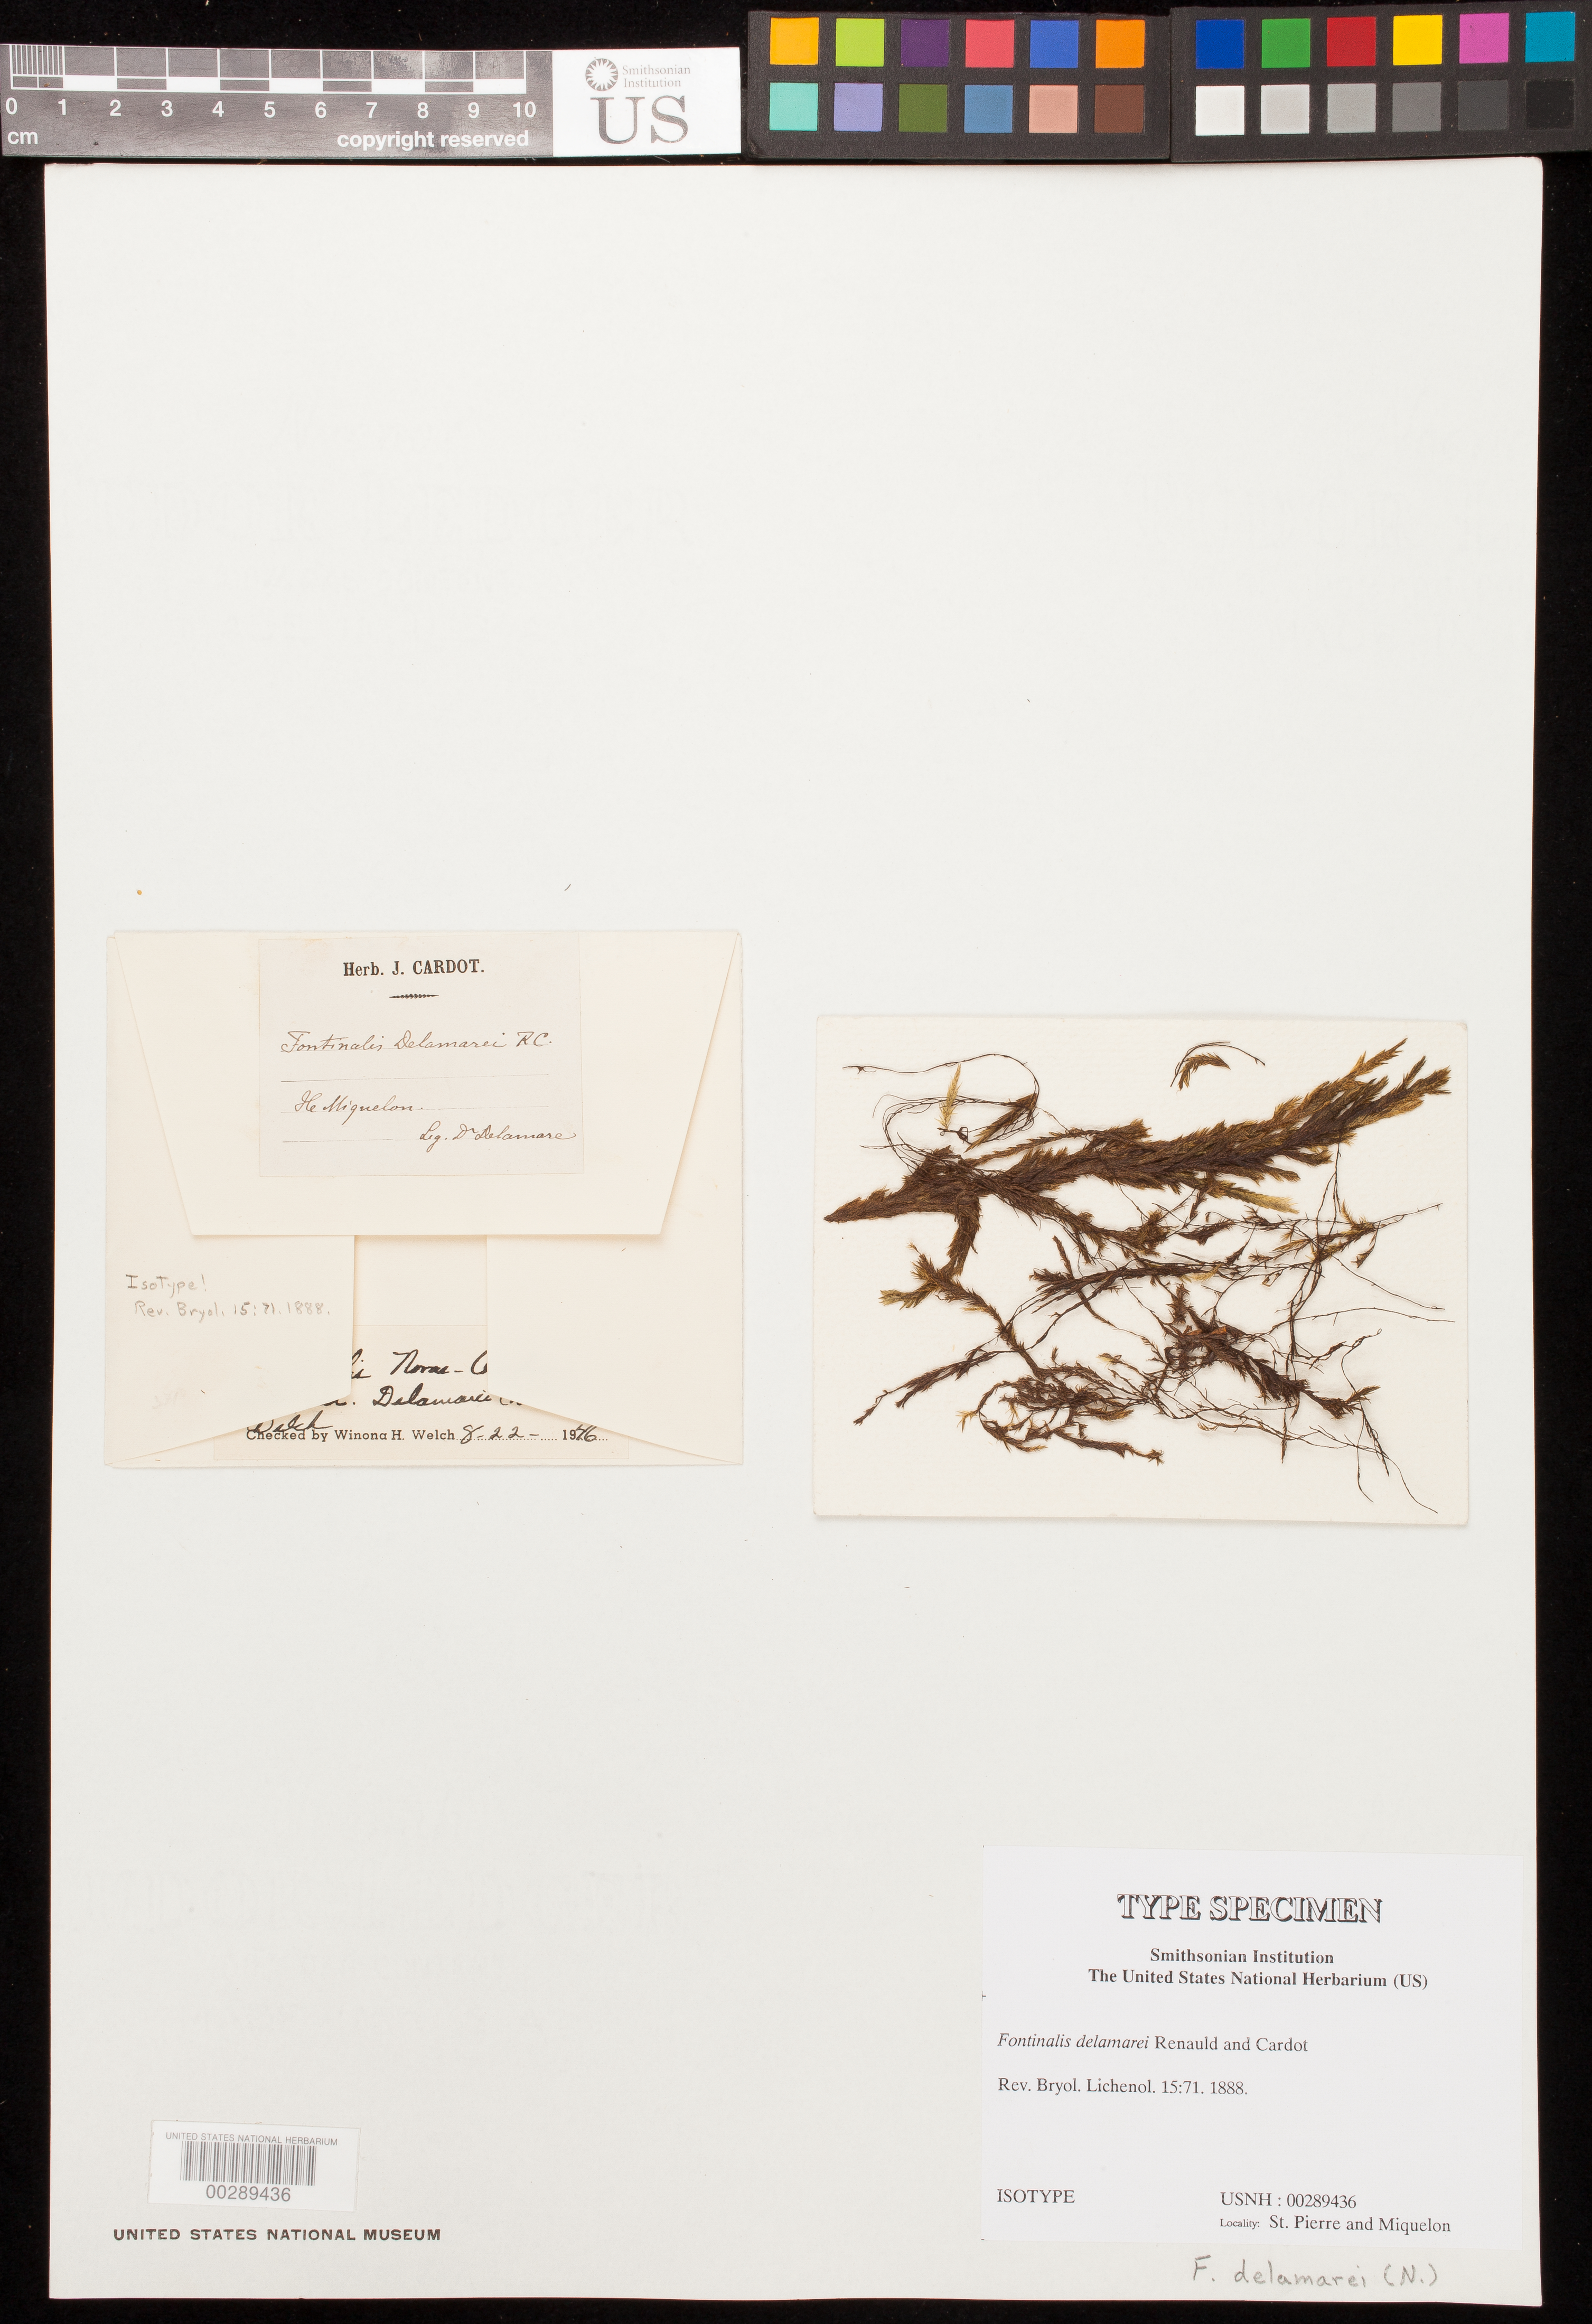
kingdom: Plantae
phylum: Bryophyta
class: Bryopsida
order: Hypnales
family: Fontinalaceae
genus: Fontinalis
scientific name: Fontinalis delamarei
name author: Renauld & Cardot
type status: Isotype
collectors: E. Delamare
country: St. Pierre et Miquelon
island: Miquelon Island